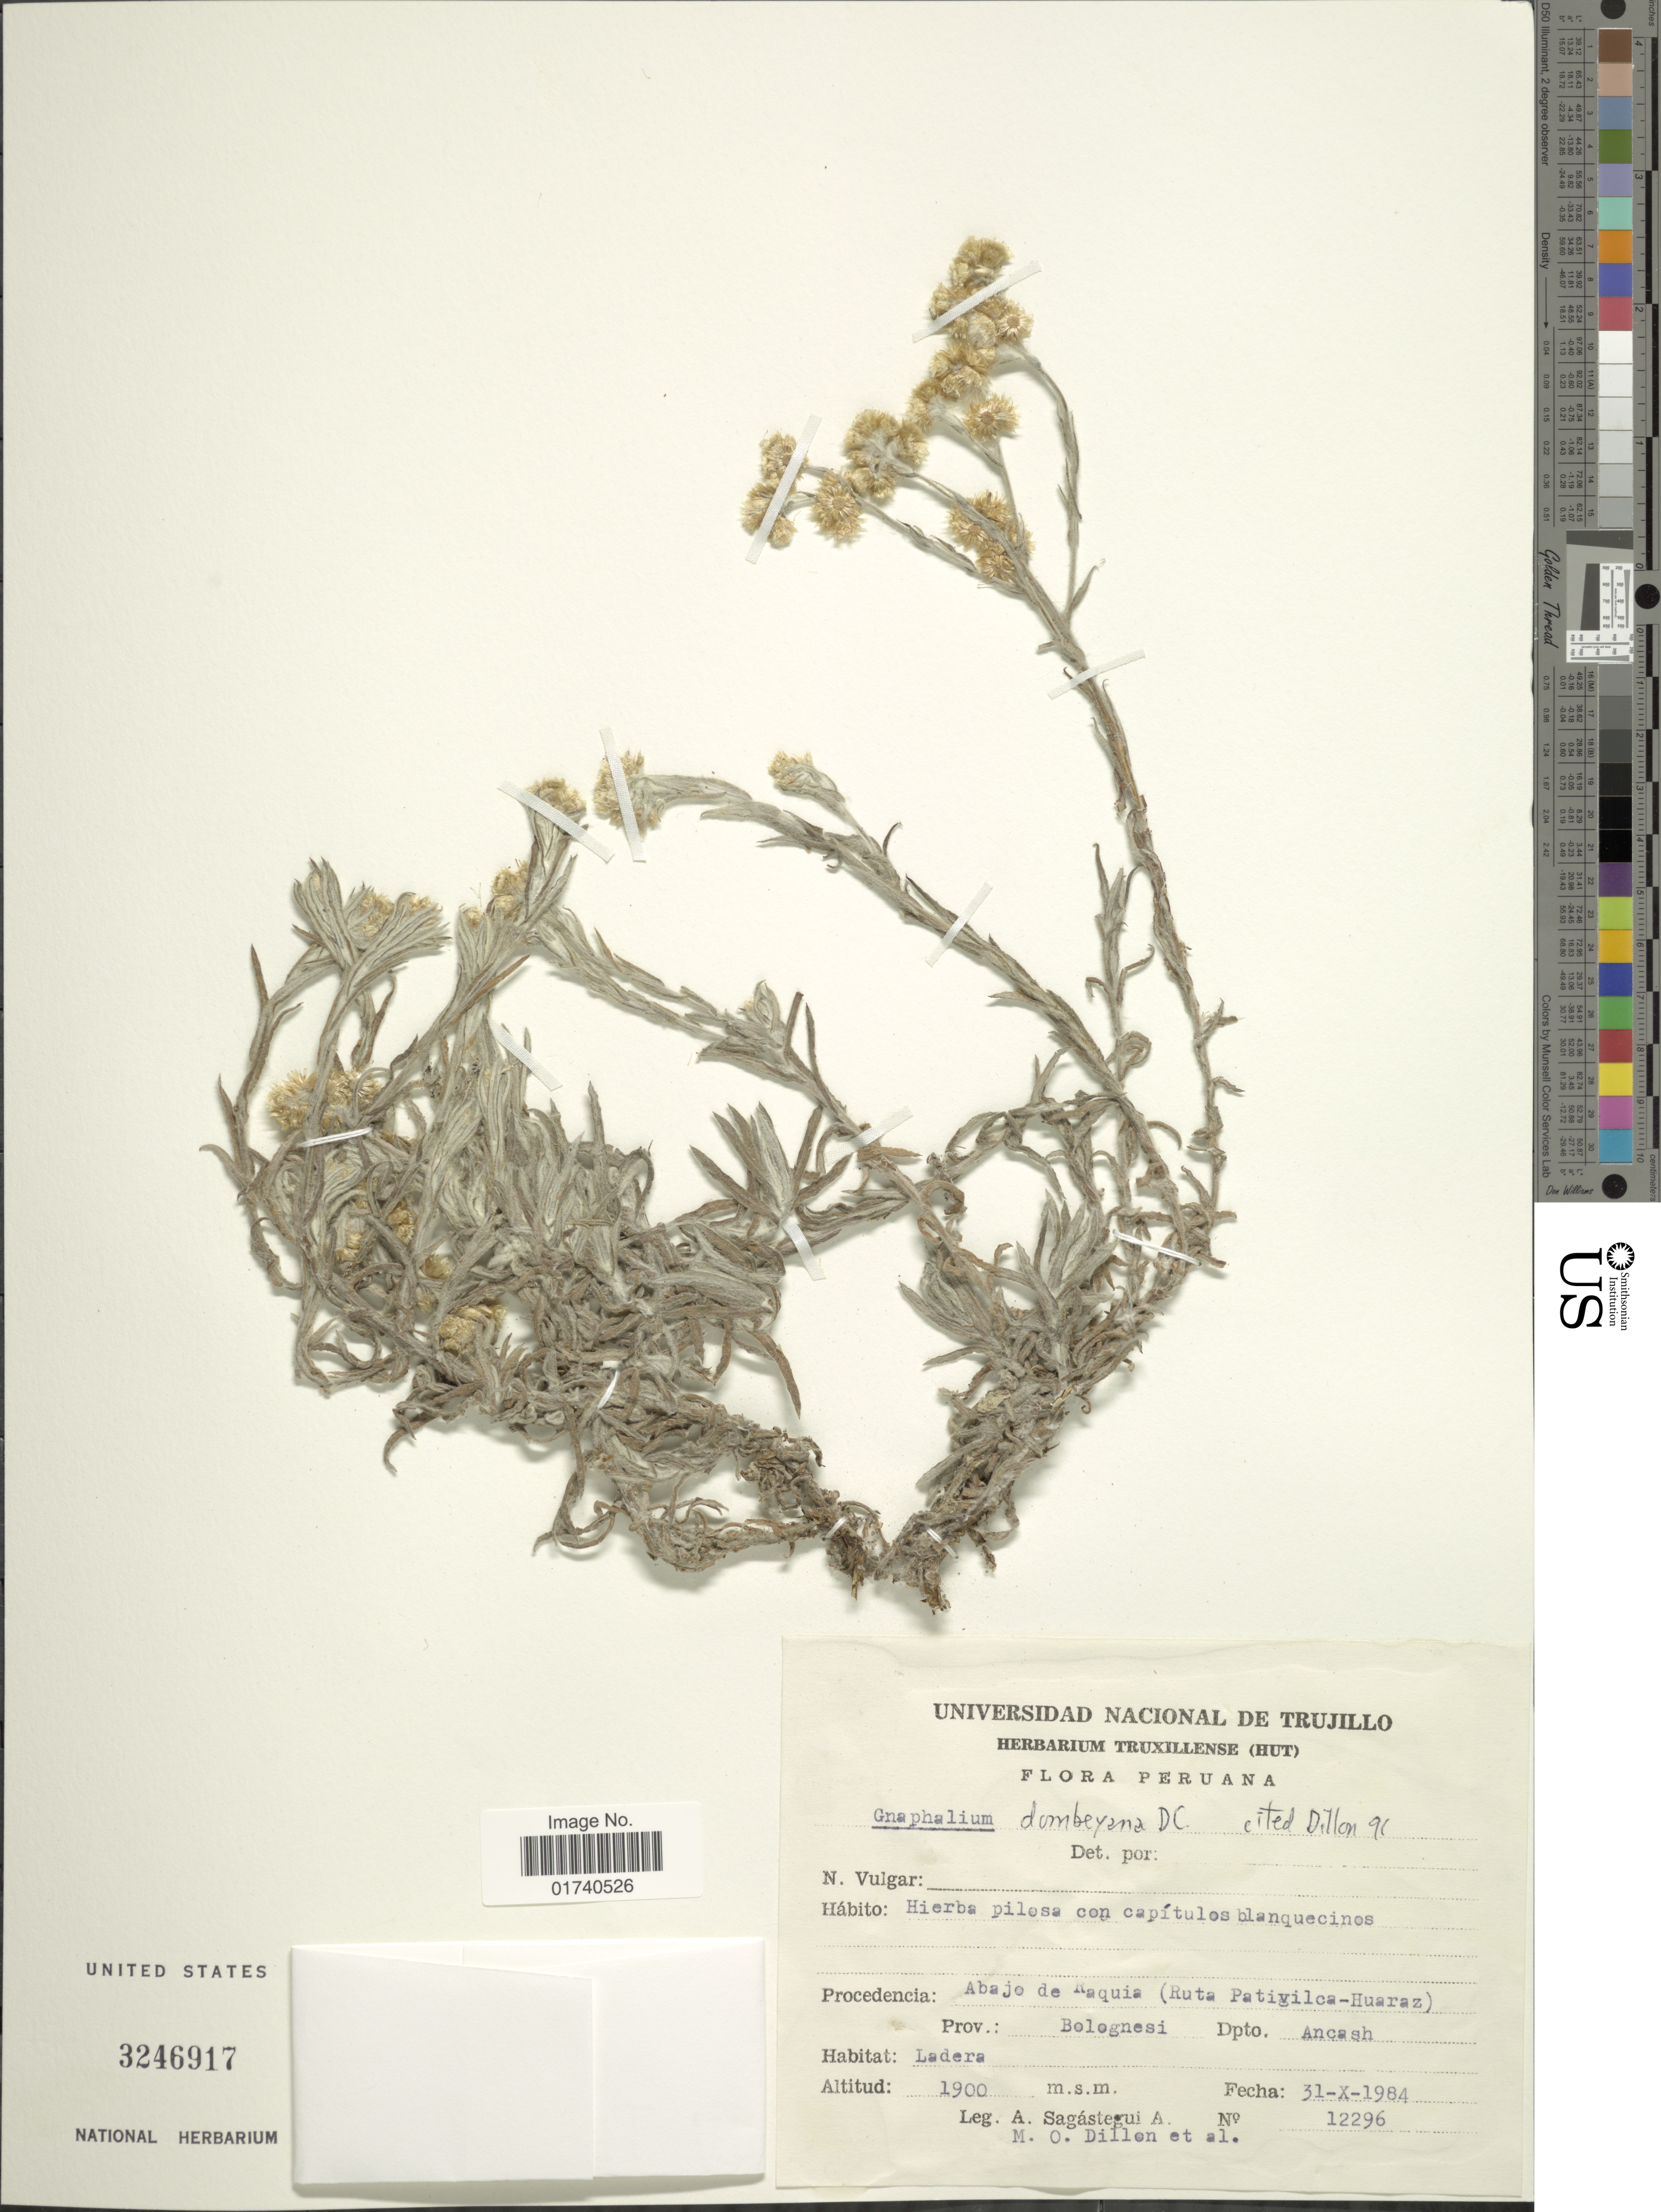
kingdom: Plantae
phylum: Tracheophyta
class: Magnoliopsida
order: Asterales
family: Asteraceae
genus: Pseudognaphalium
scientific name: Pseudognaphalium dombeyanum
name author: (DC.) Anderb.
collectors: A. Sagástegui A., M. O. Dillon & et al.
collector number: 12296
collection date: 1984-10-31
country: Peru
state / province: Ancash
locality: Peruana. Procedencia: Abajo de Raquia (Ruta Pativilca-Huaraz). Prov.: Bolognesi. Dpto. Ancash.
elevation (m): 1900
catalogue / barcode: US 3246917